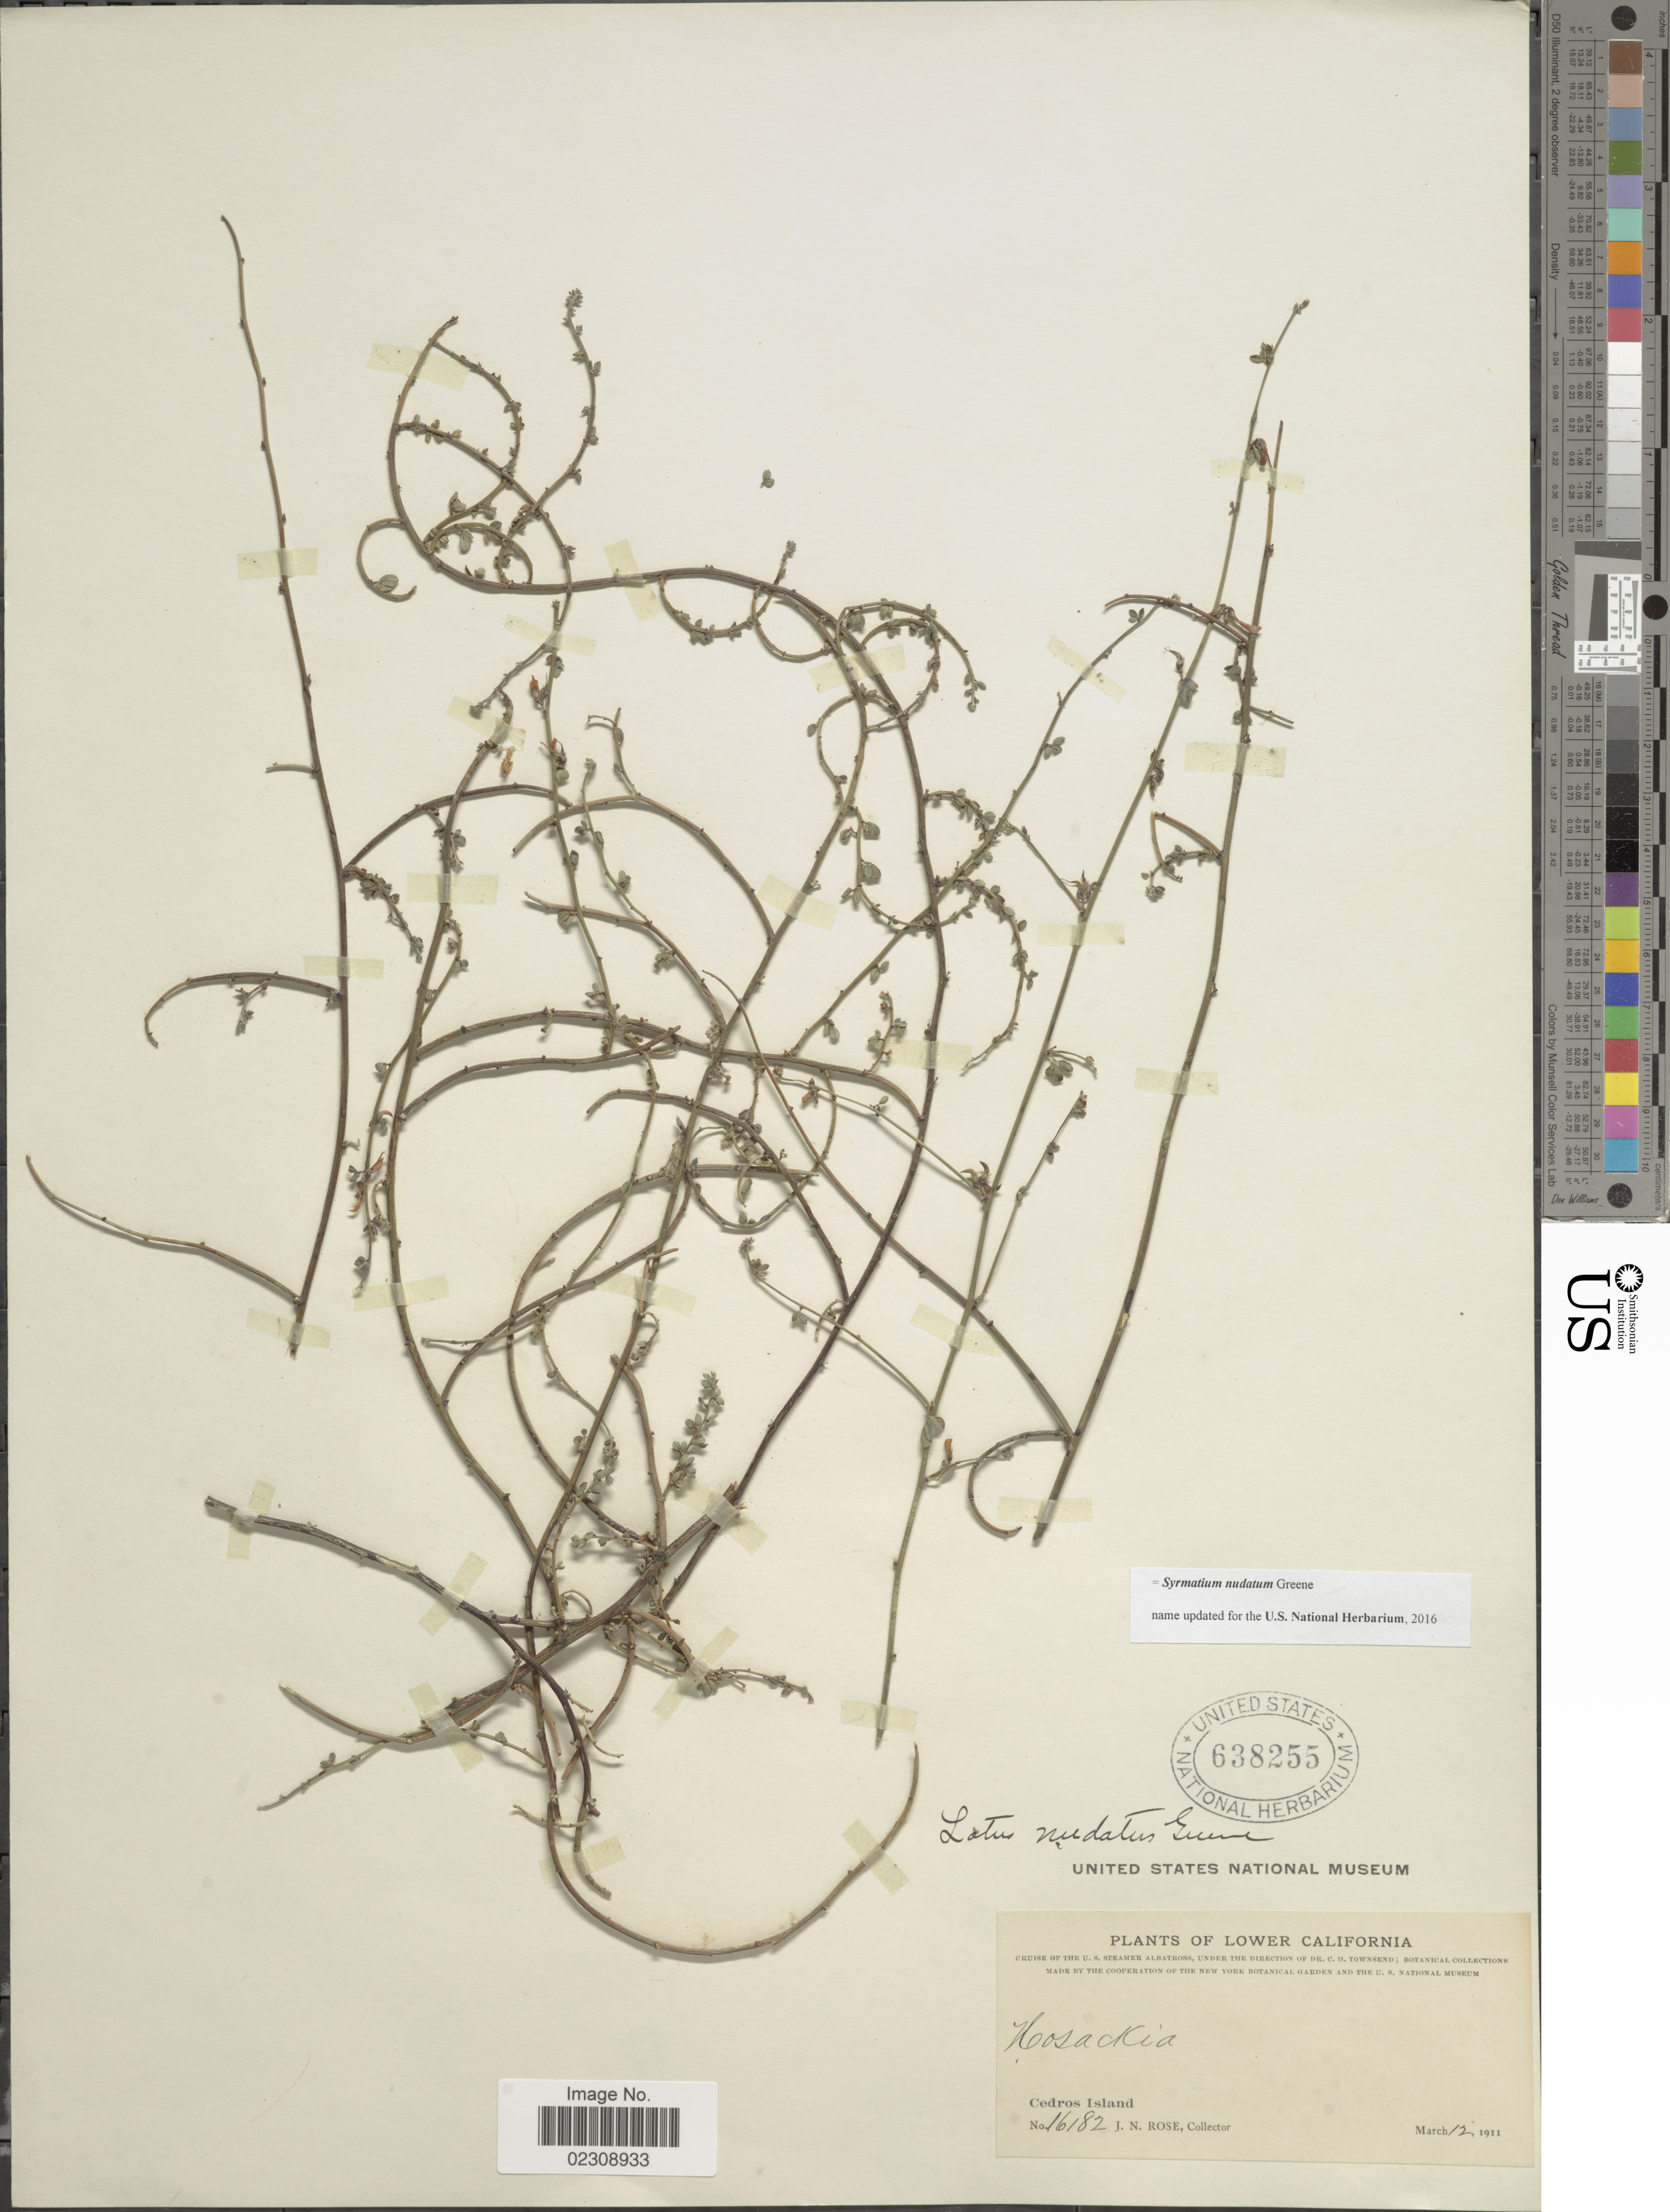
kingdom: Plantae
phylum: Tracheophyta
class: Magnoliopsida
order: Fabales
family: Fabaceae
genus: Syrmatium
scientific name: Syrmatium nudatum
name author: Greene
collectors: J. N. Rose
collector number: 16182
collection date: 1911-03-12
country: Mexico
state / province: Baja California Norte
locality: Lower California. Cedros Island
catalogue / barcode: US 638255